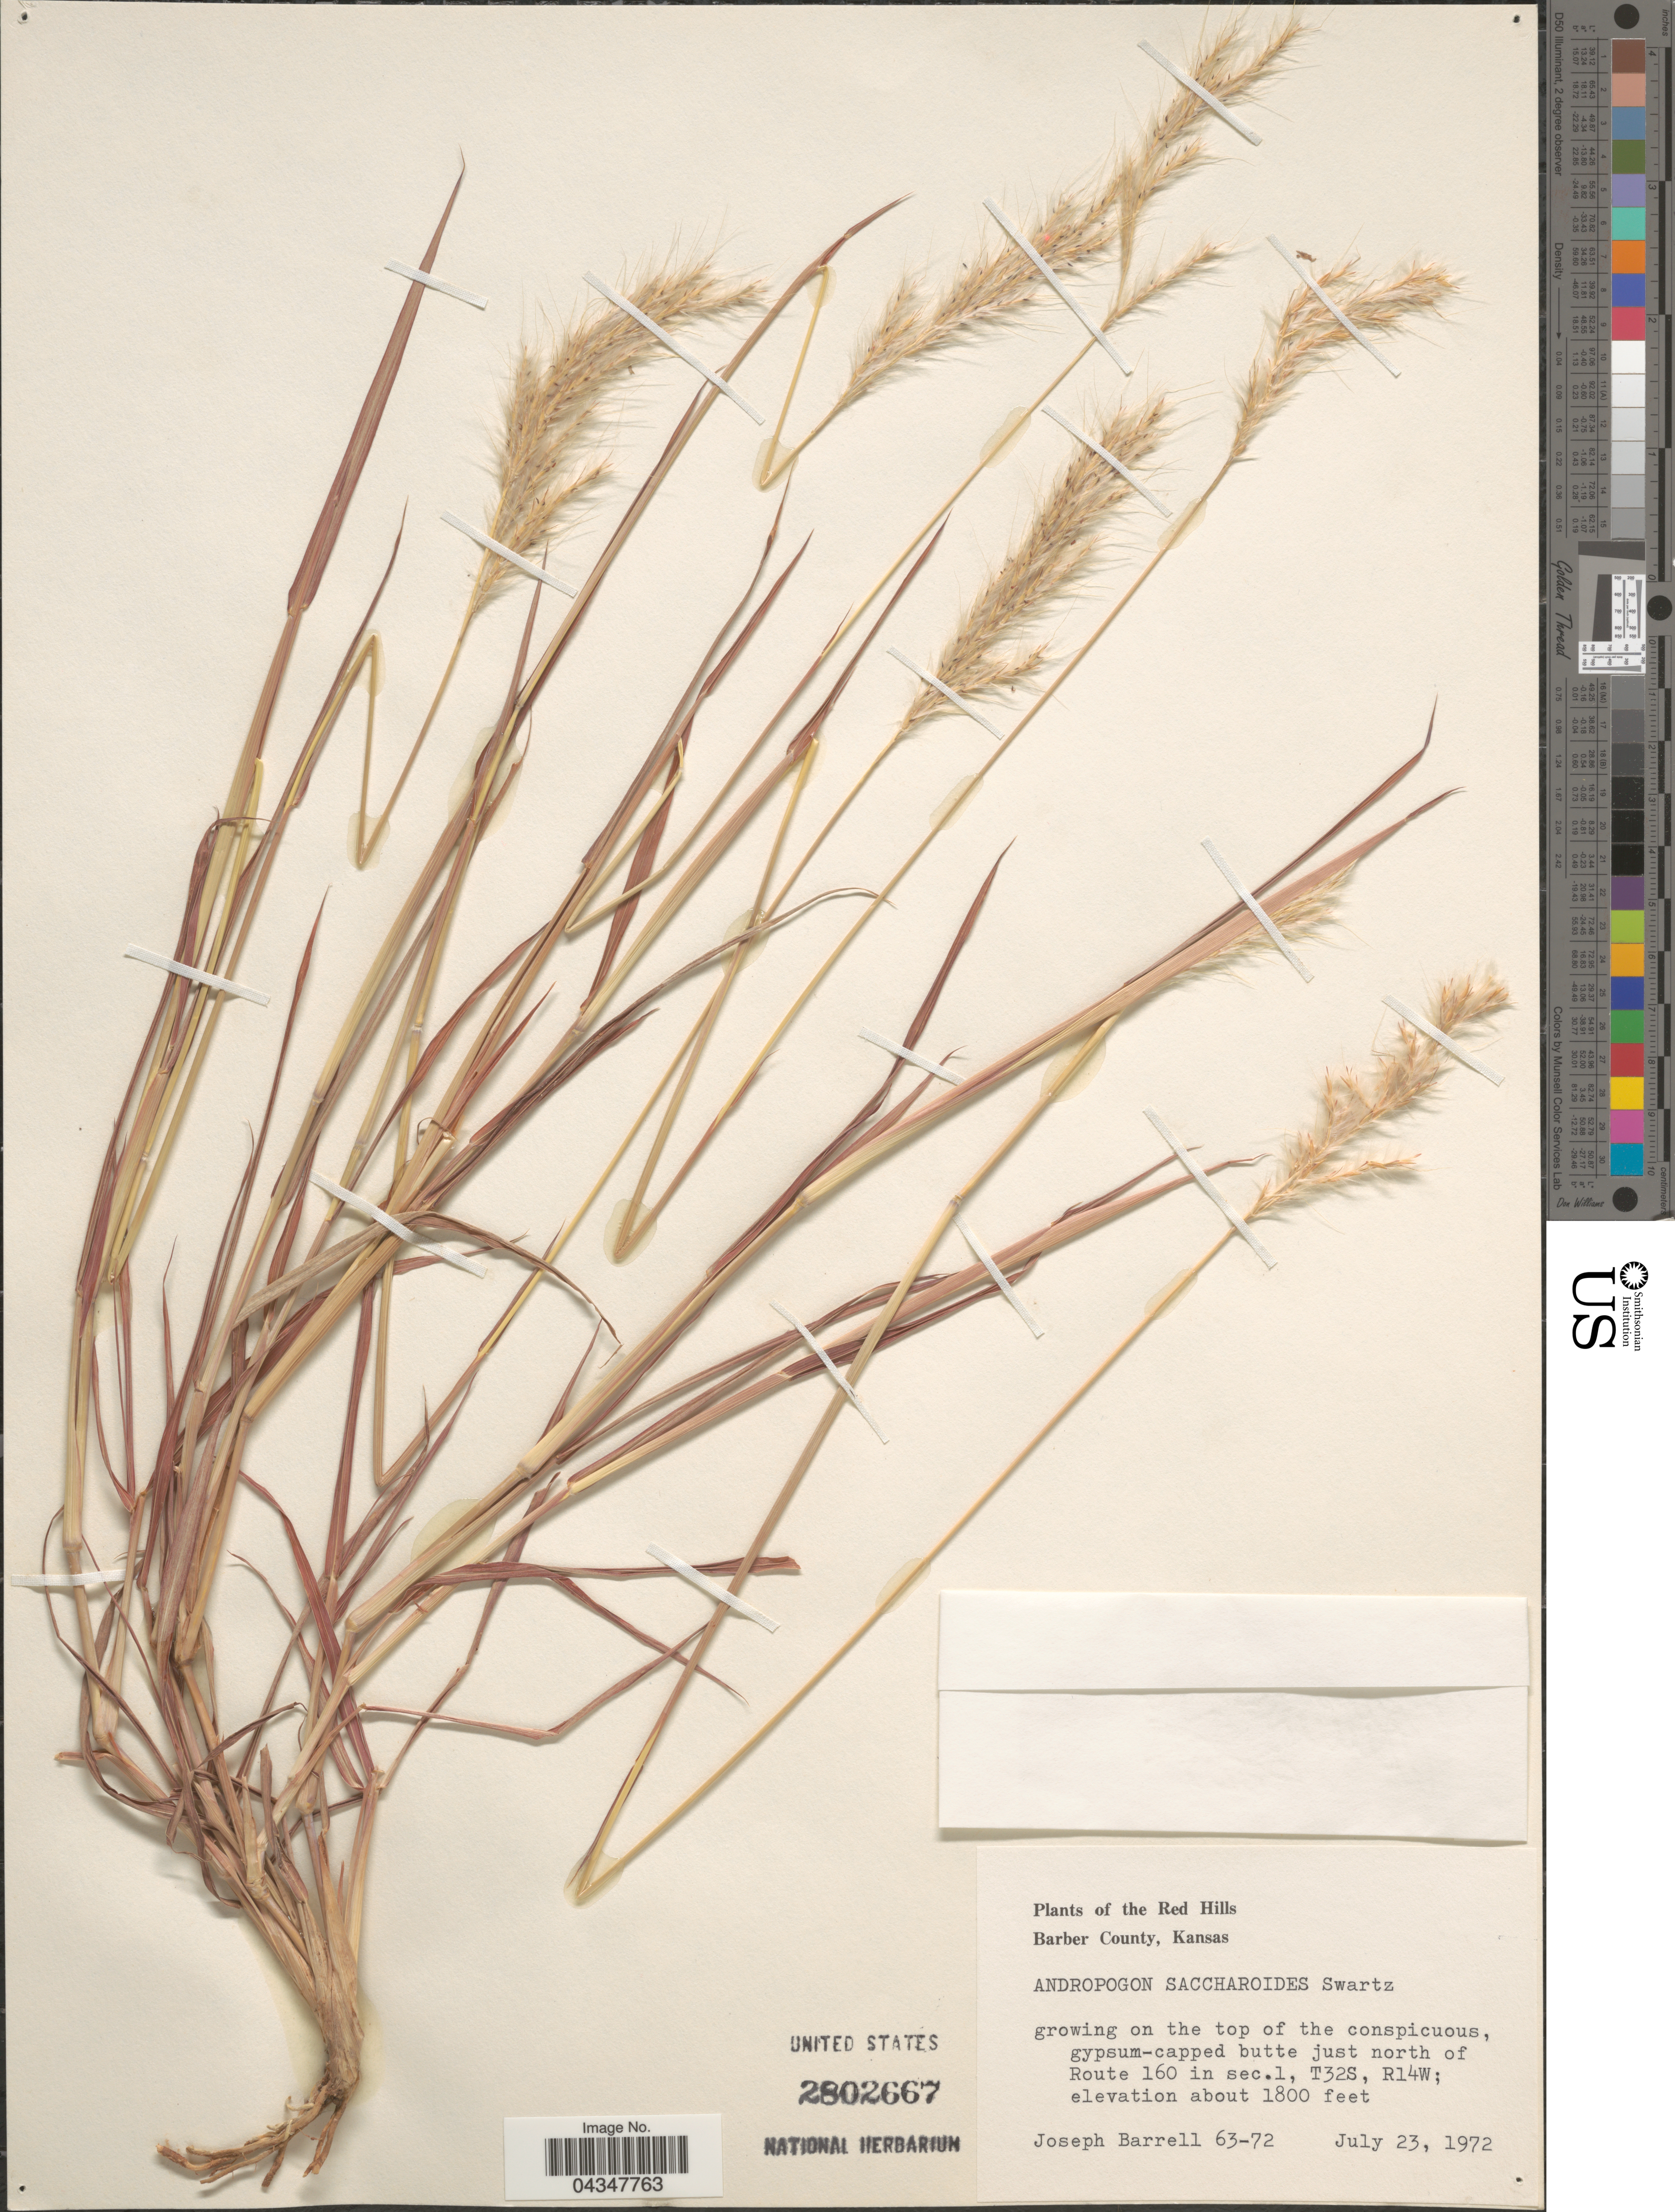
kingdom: Plantae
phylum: Tracheophyta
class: Liliopsida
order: Poales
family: Poaceae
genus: Bothriochloa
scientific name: Bothriochloa saccharoides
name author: (Sw.) Rydb.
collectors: J. Barrell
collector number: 63-72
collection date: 1972-07-23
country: United States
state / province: Kansas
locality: The Red Hills. Barber County. Butte just north of Route 160 in sec.1, T32S; R14W.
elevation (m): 549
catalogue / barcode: US 2802667